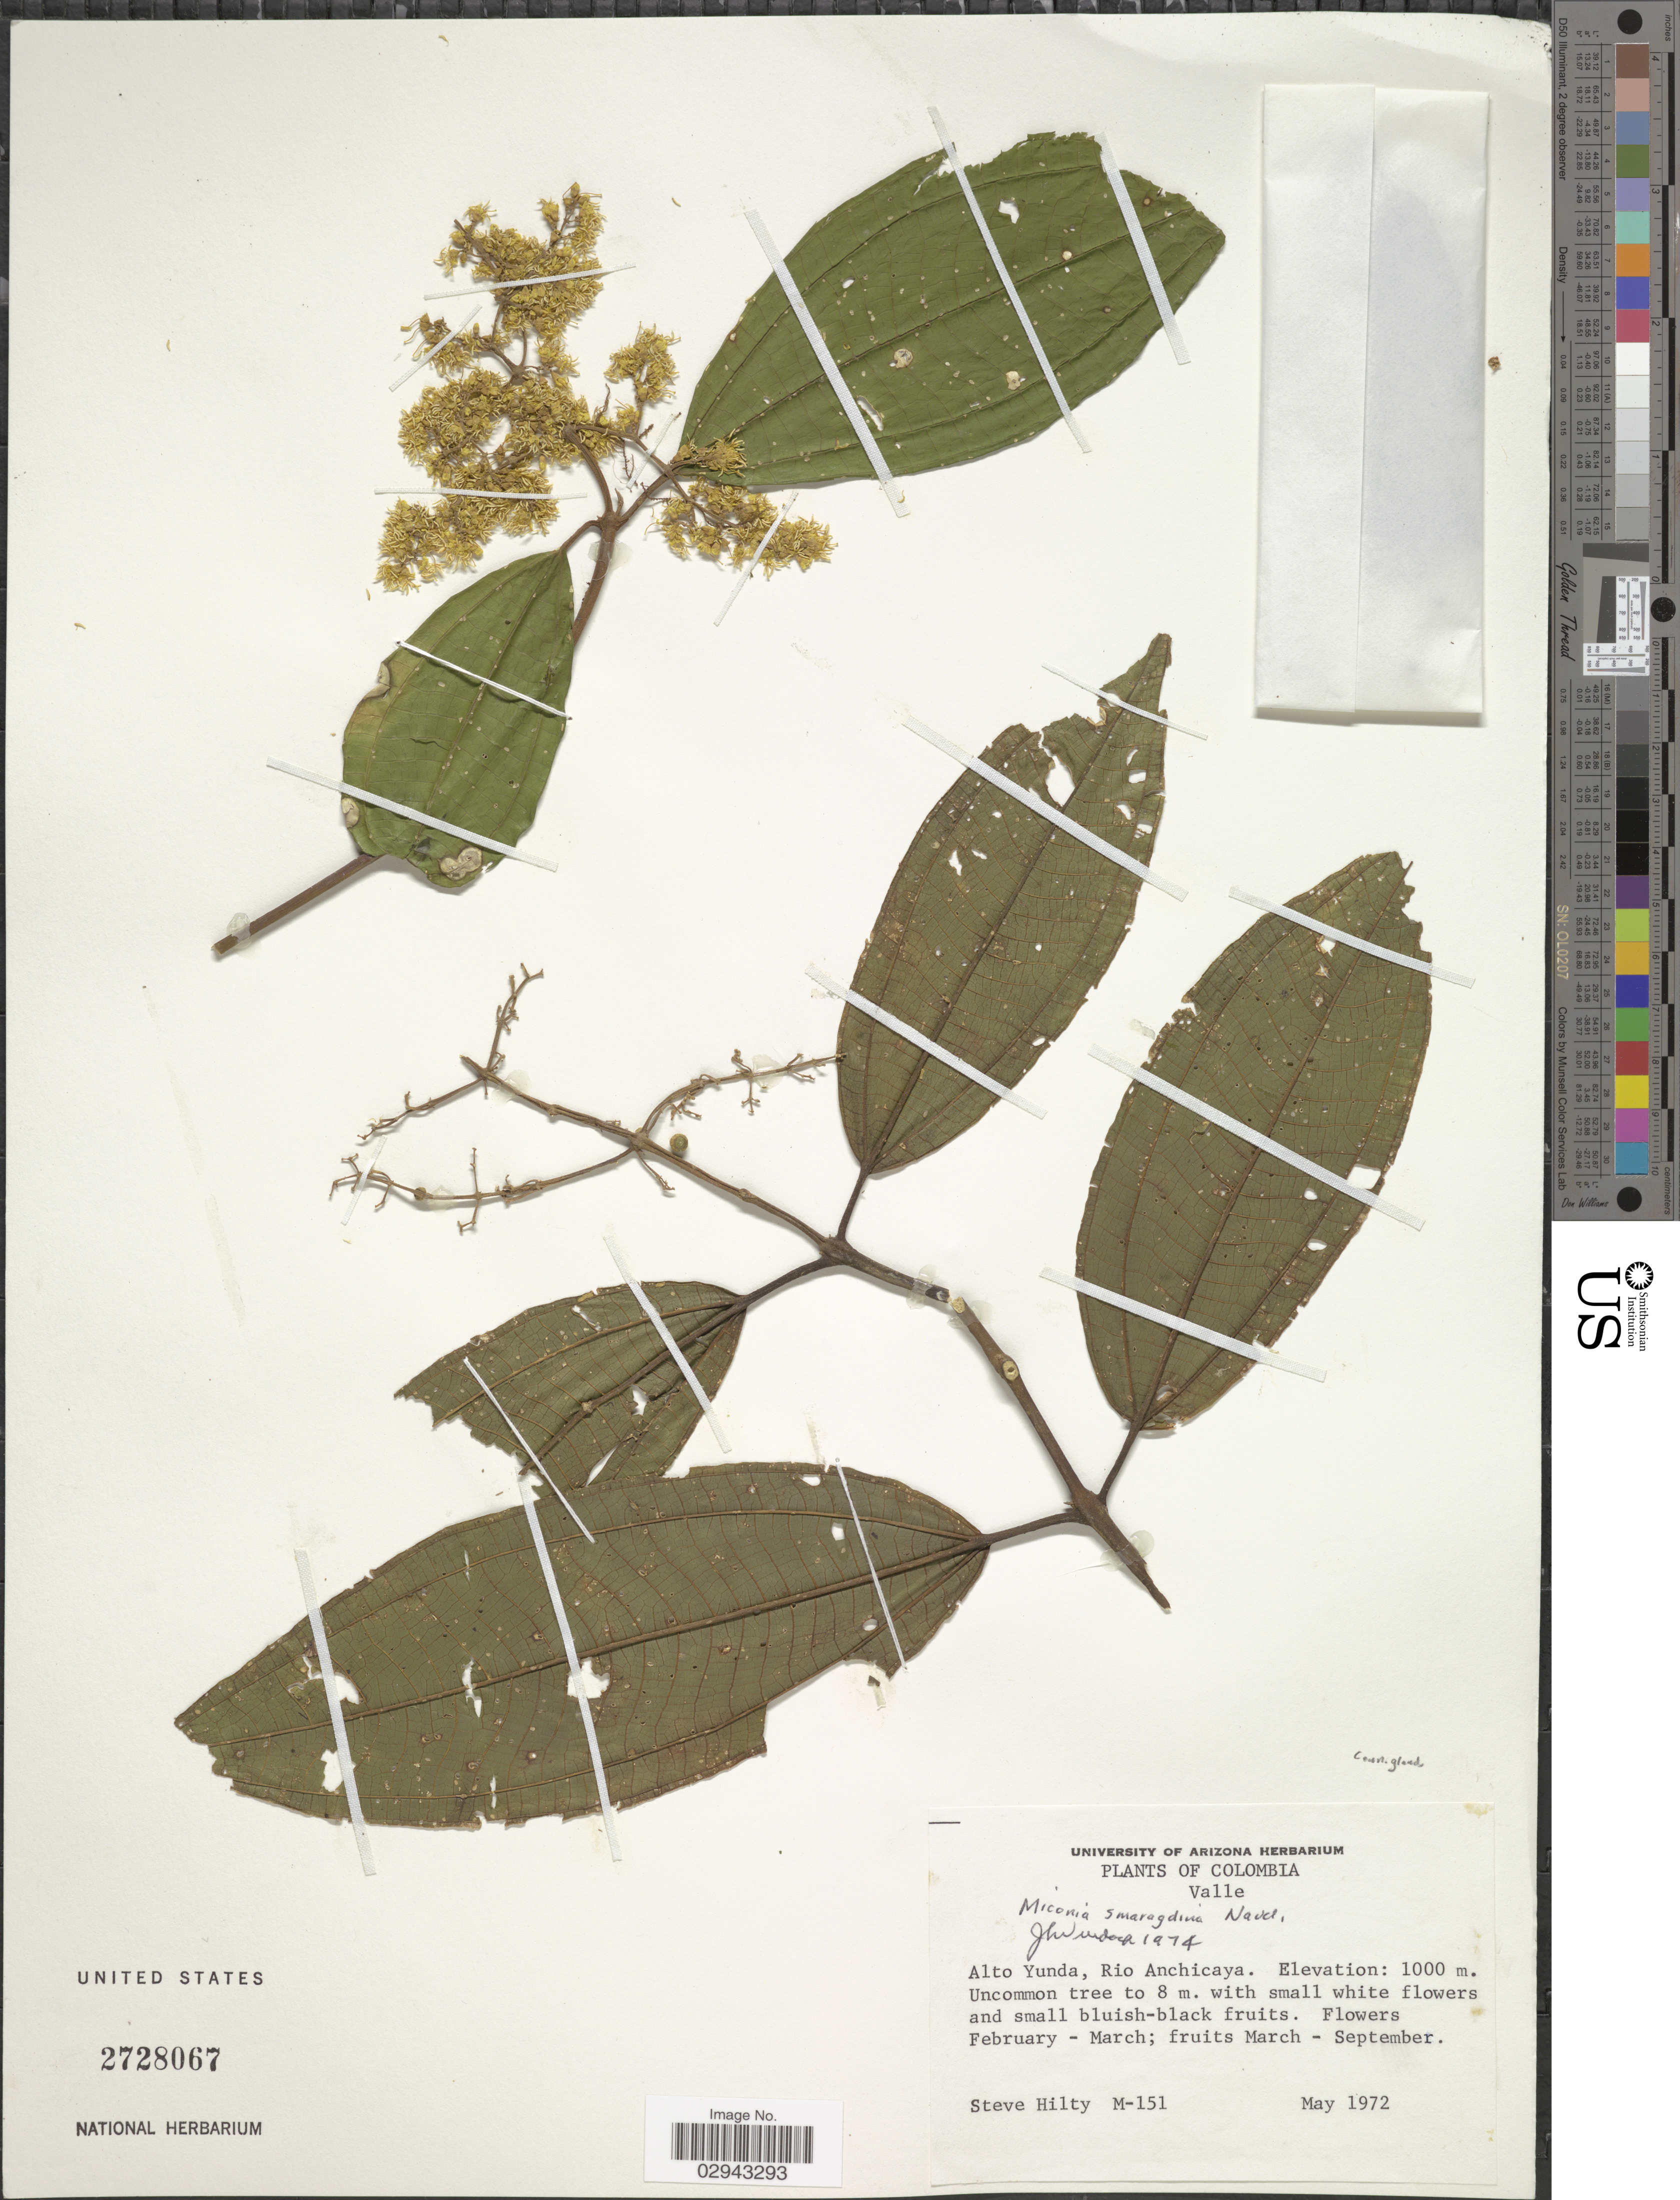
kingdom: Plantae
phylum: Tracheophyta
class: Magnoliopsida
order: Myrtales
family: Melastomataceae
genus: Miconia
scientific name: Miconia smaragdina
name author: Naudin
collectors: S. Hilty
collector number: M-151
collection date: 1972-05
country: Colombia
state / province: Valle del Cauca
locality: Valle. Alto Yunda, Rio Anchicaya.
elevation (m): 1000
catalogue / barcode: US 2728067